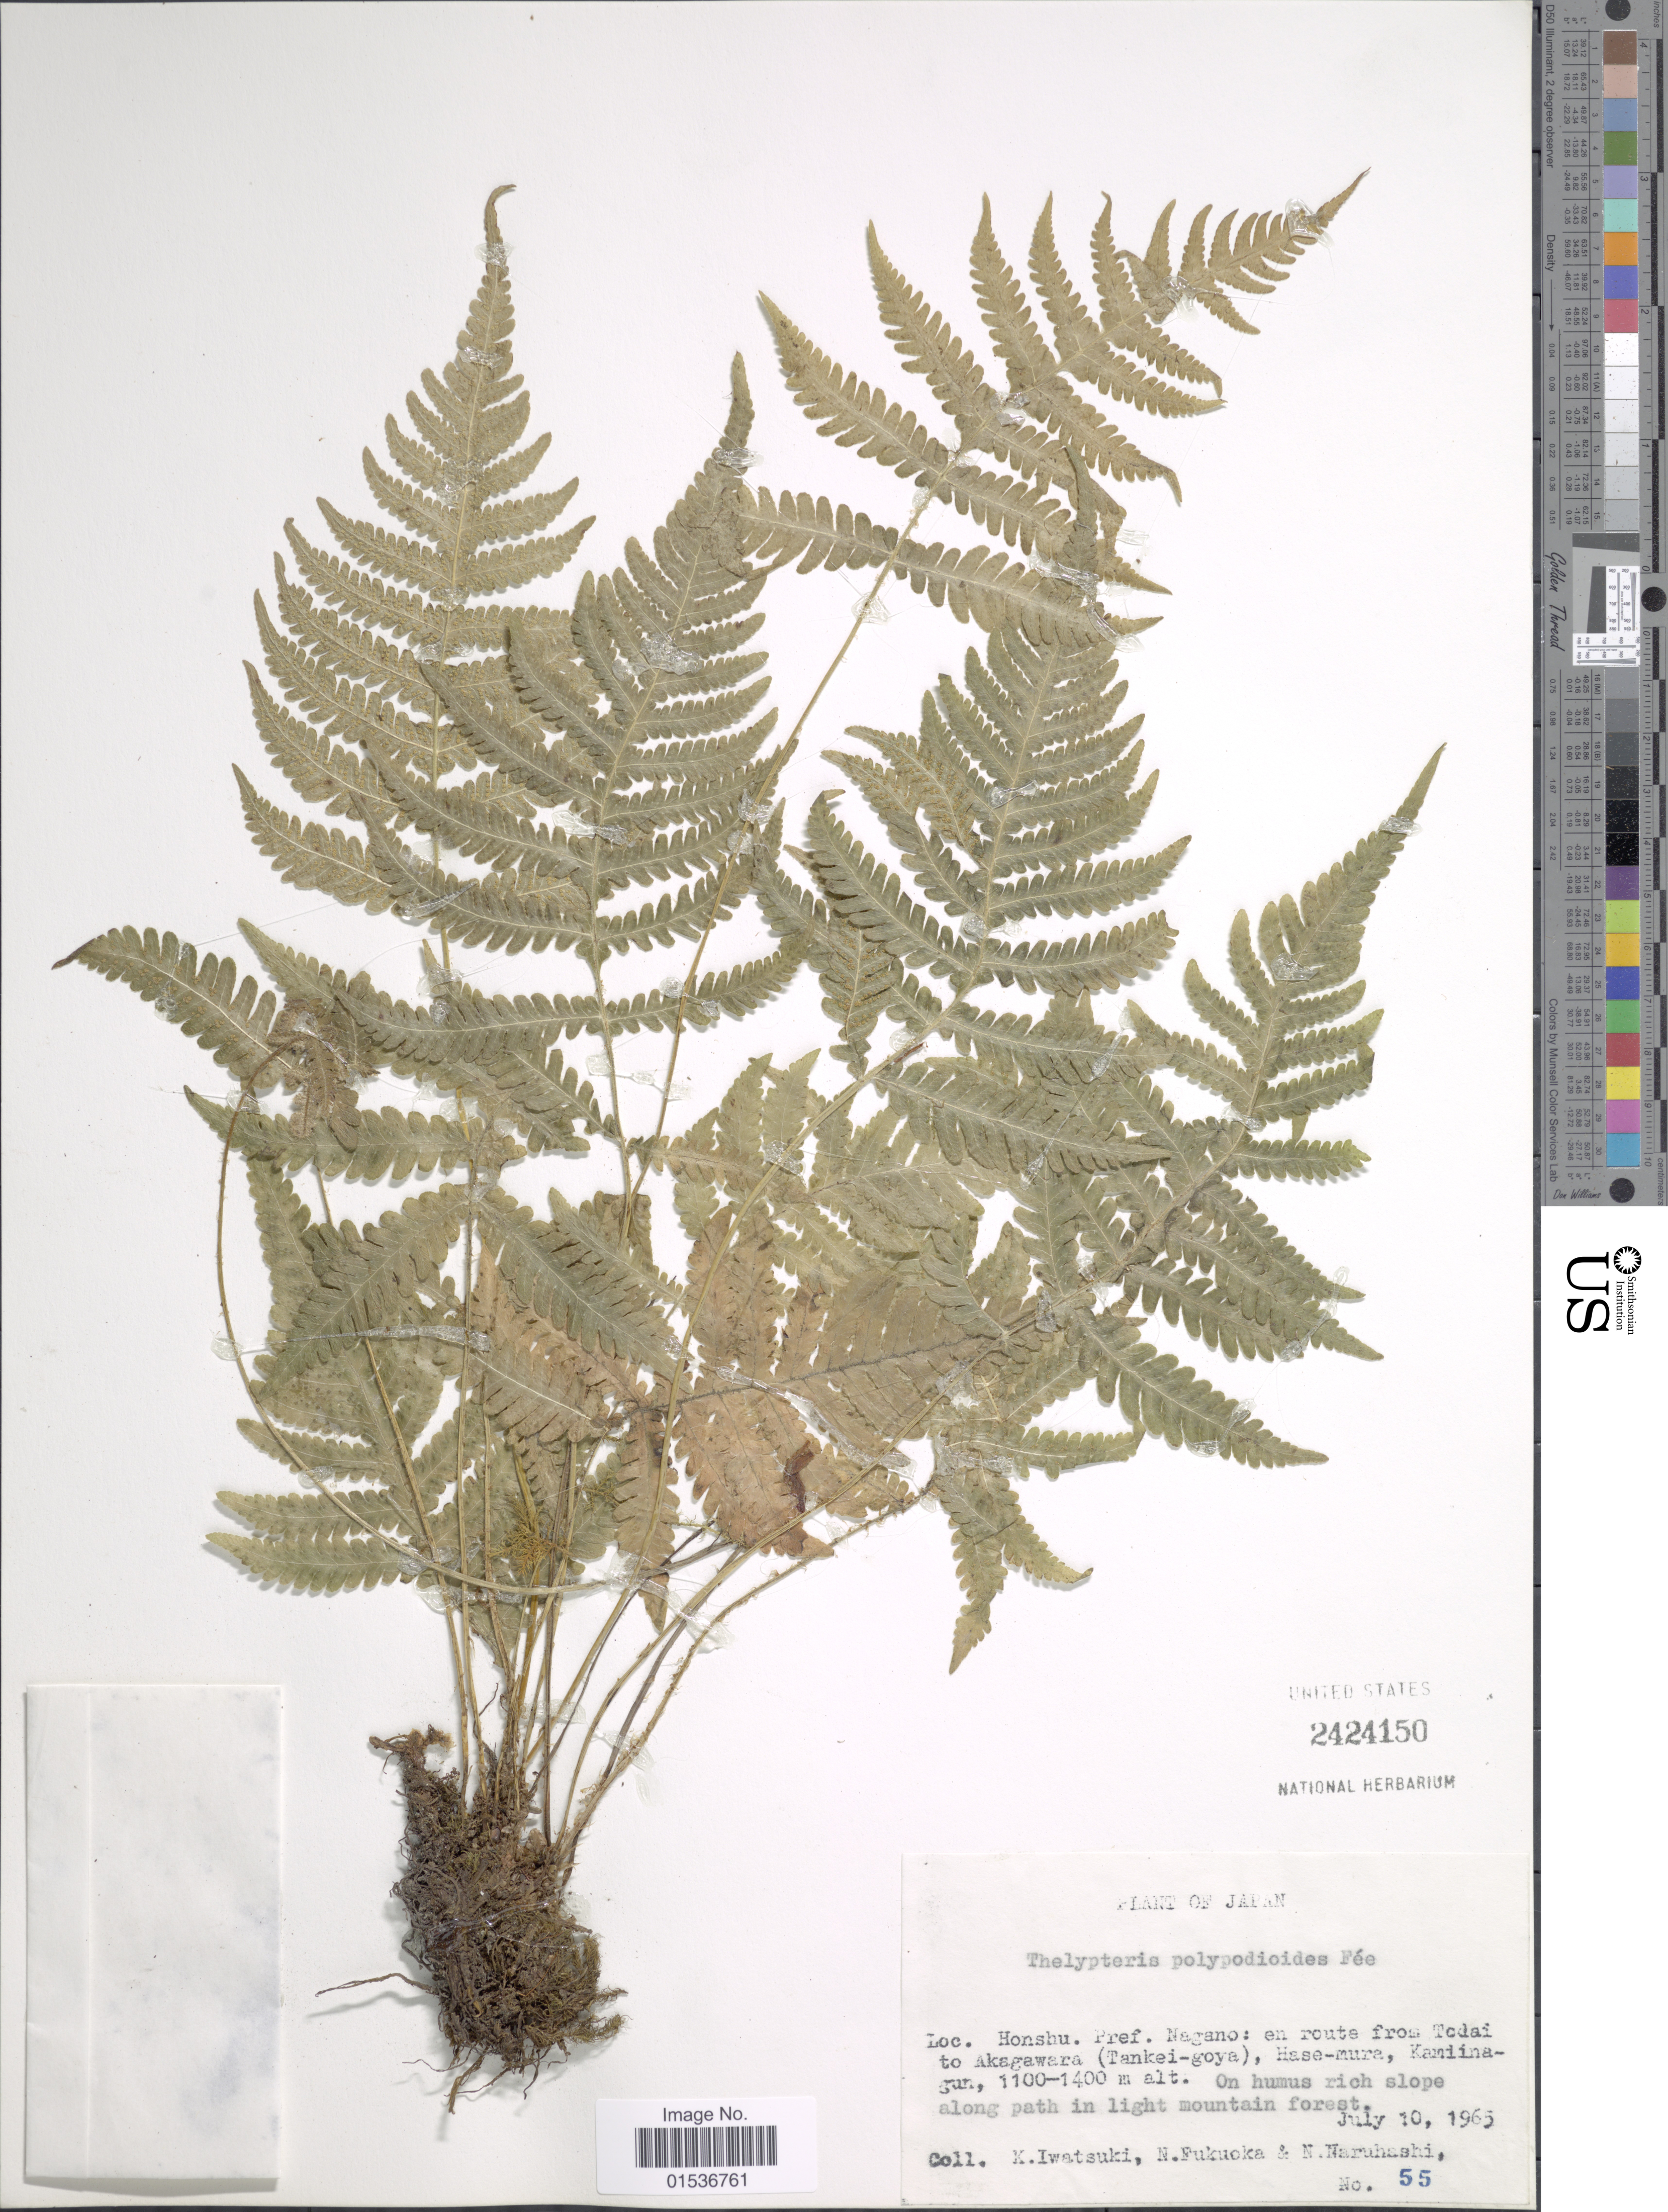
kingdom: Plantae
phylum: Tracheophyta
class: Polypodiopsida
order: Polypodiales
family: Thelypteridaceae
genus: Phegopteris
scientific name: Phegopteris oreopteris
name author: (Ehrh.) Fée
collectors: K. Iwatsuki, N. Fukuoka & N. Naruhashi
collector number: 55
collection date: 1965-07-10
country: Japan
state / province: Nagano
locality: Japan. Honshu. Pref. Nagano: en route from Todai to Akagawara (Tankei-goya), Hase-mura, Kamiina-gun.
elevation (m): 1100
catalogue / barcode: US 2424150